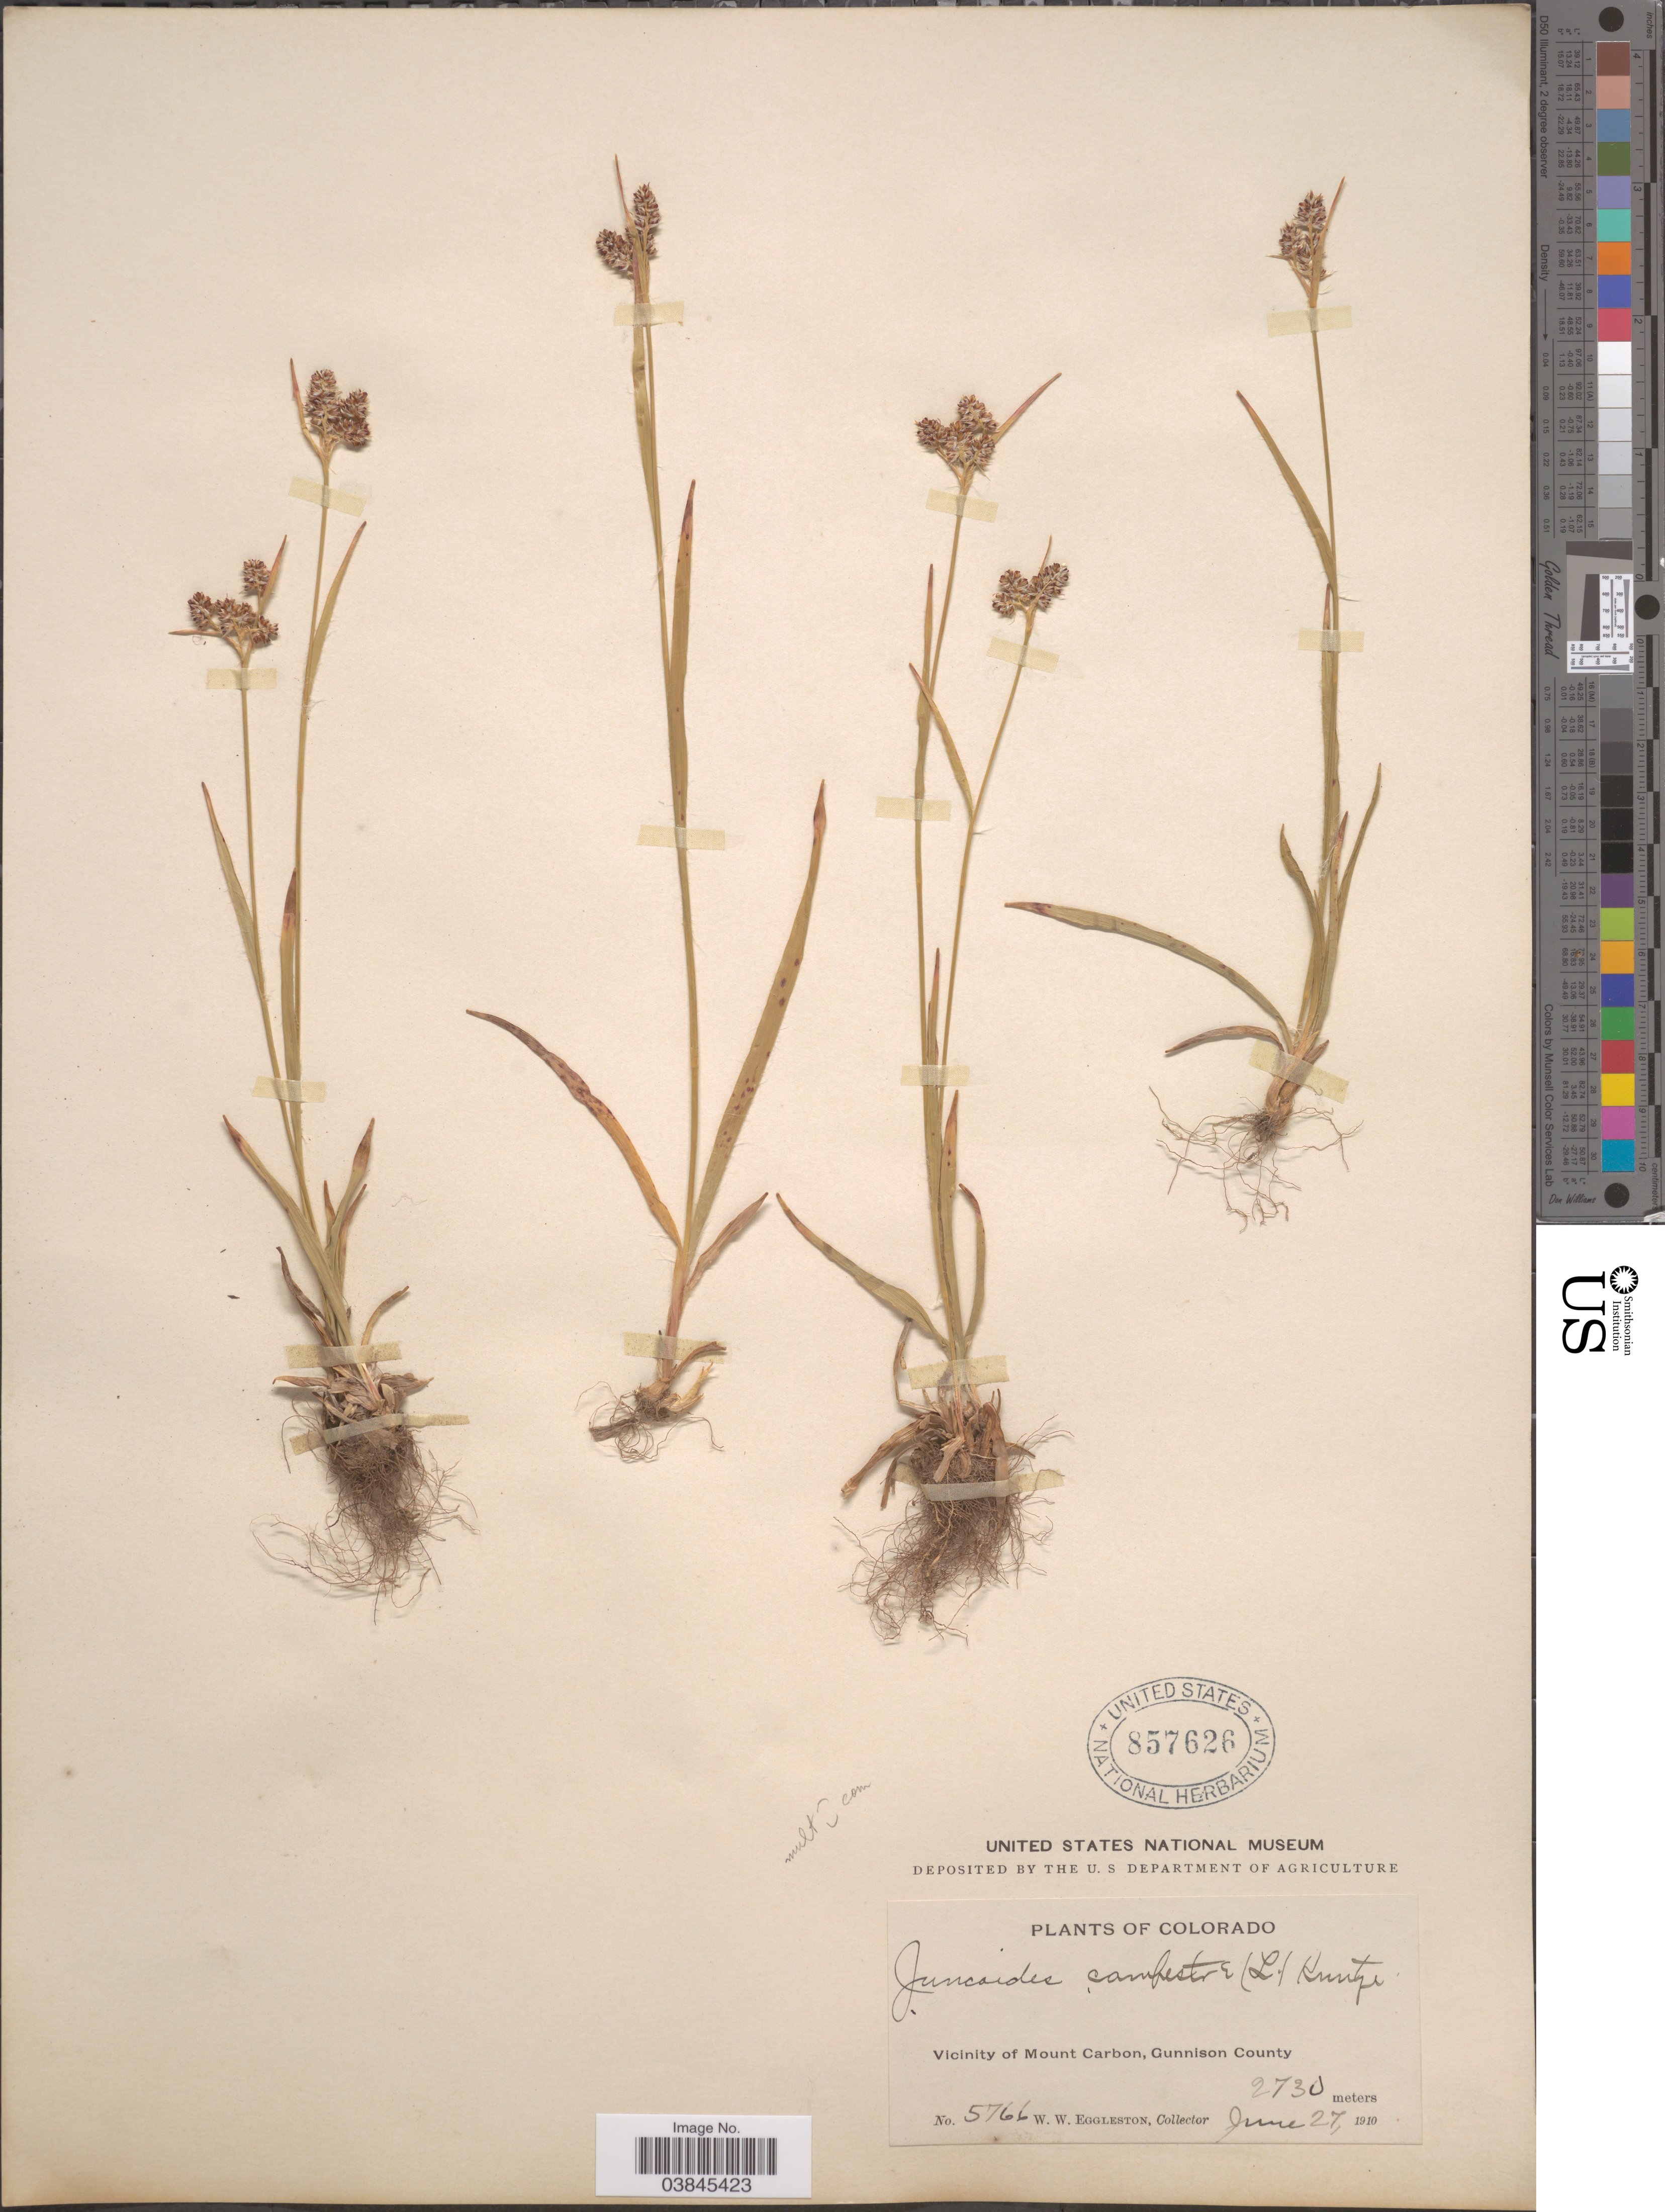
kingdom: Plantae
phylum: Tracheophyta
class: Liliopsida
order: Poales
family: Juncaceae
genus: Luzula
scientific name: Luzula campestris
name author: (L.) DC.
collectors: W. W. Eggleston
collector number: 5766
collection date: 1910-06-27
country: United States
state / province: Colorado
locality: Vicinity of Mount Carbon, Gunnison County.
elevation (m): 2730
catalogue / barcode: US 857626